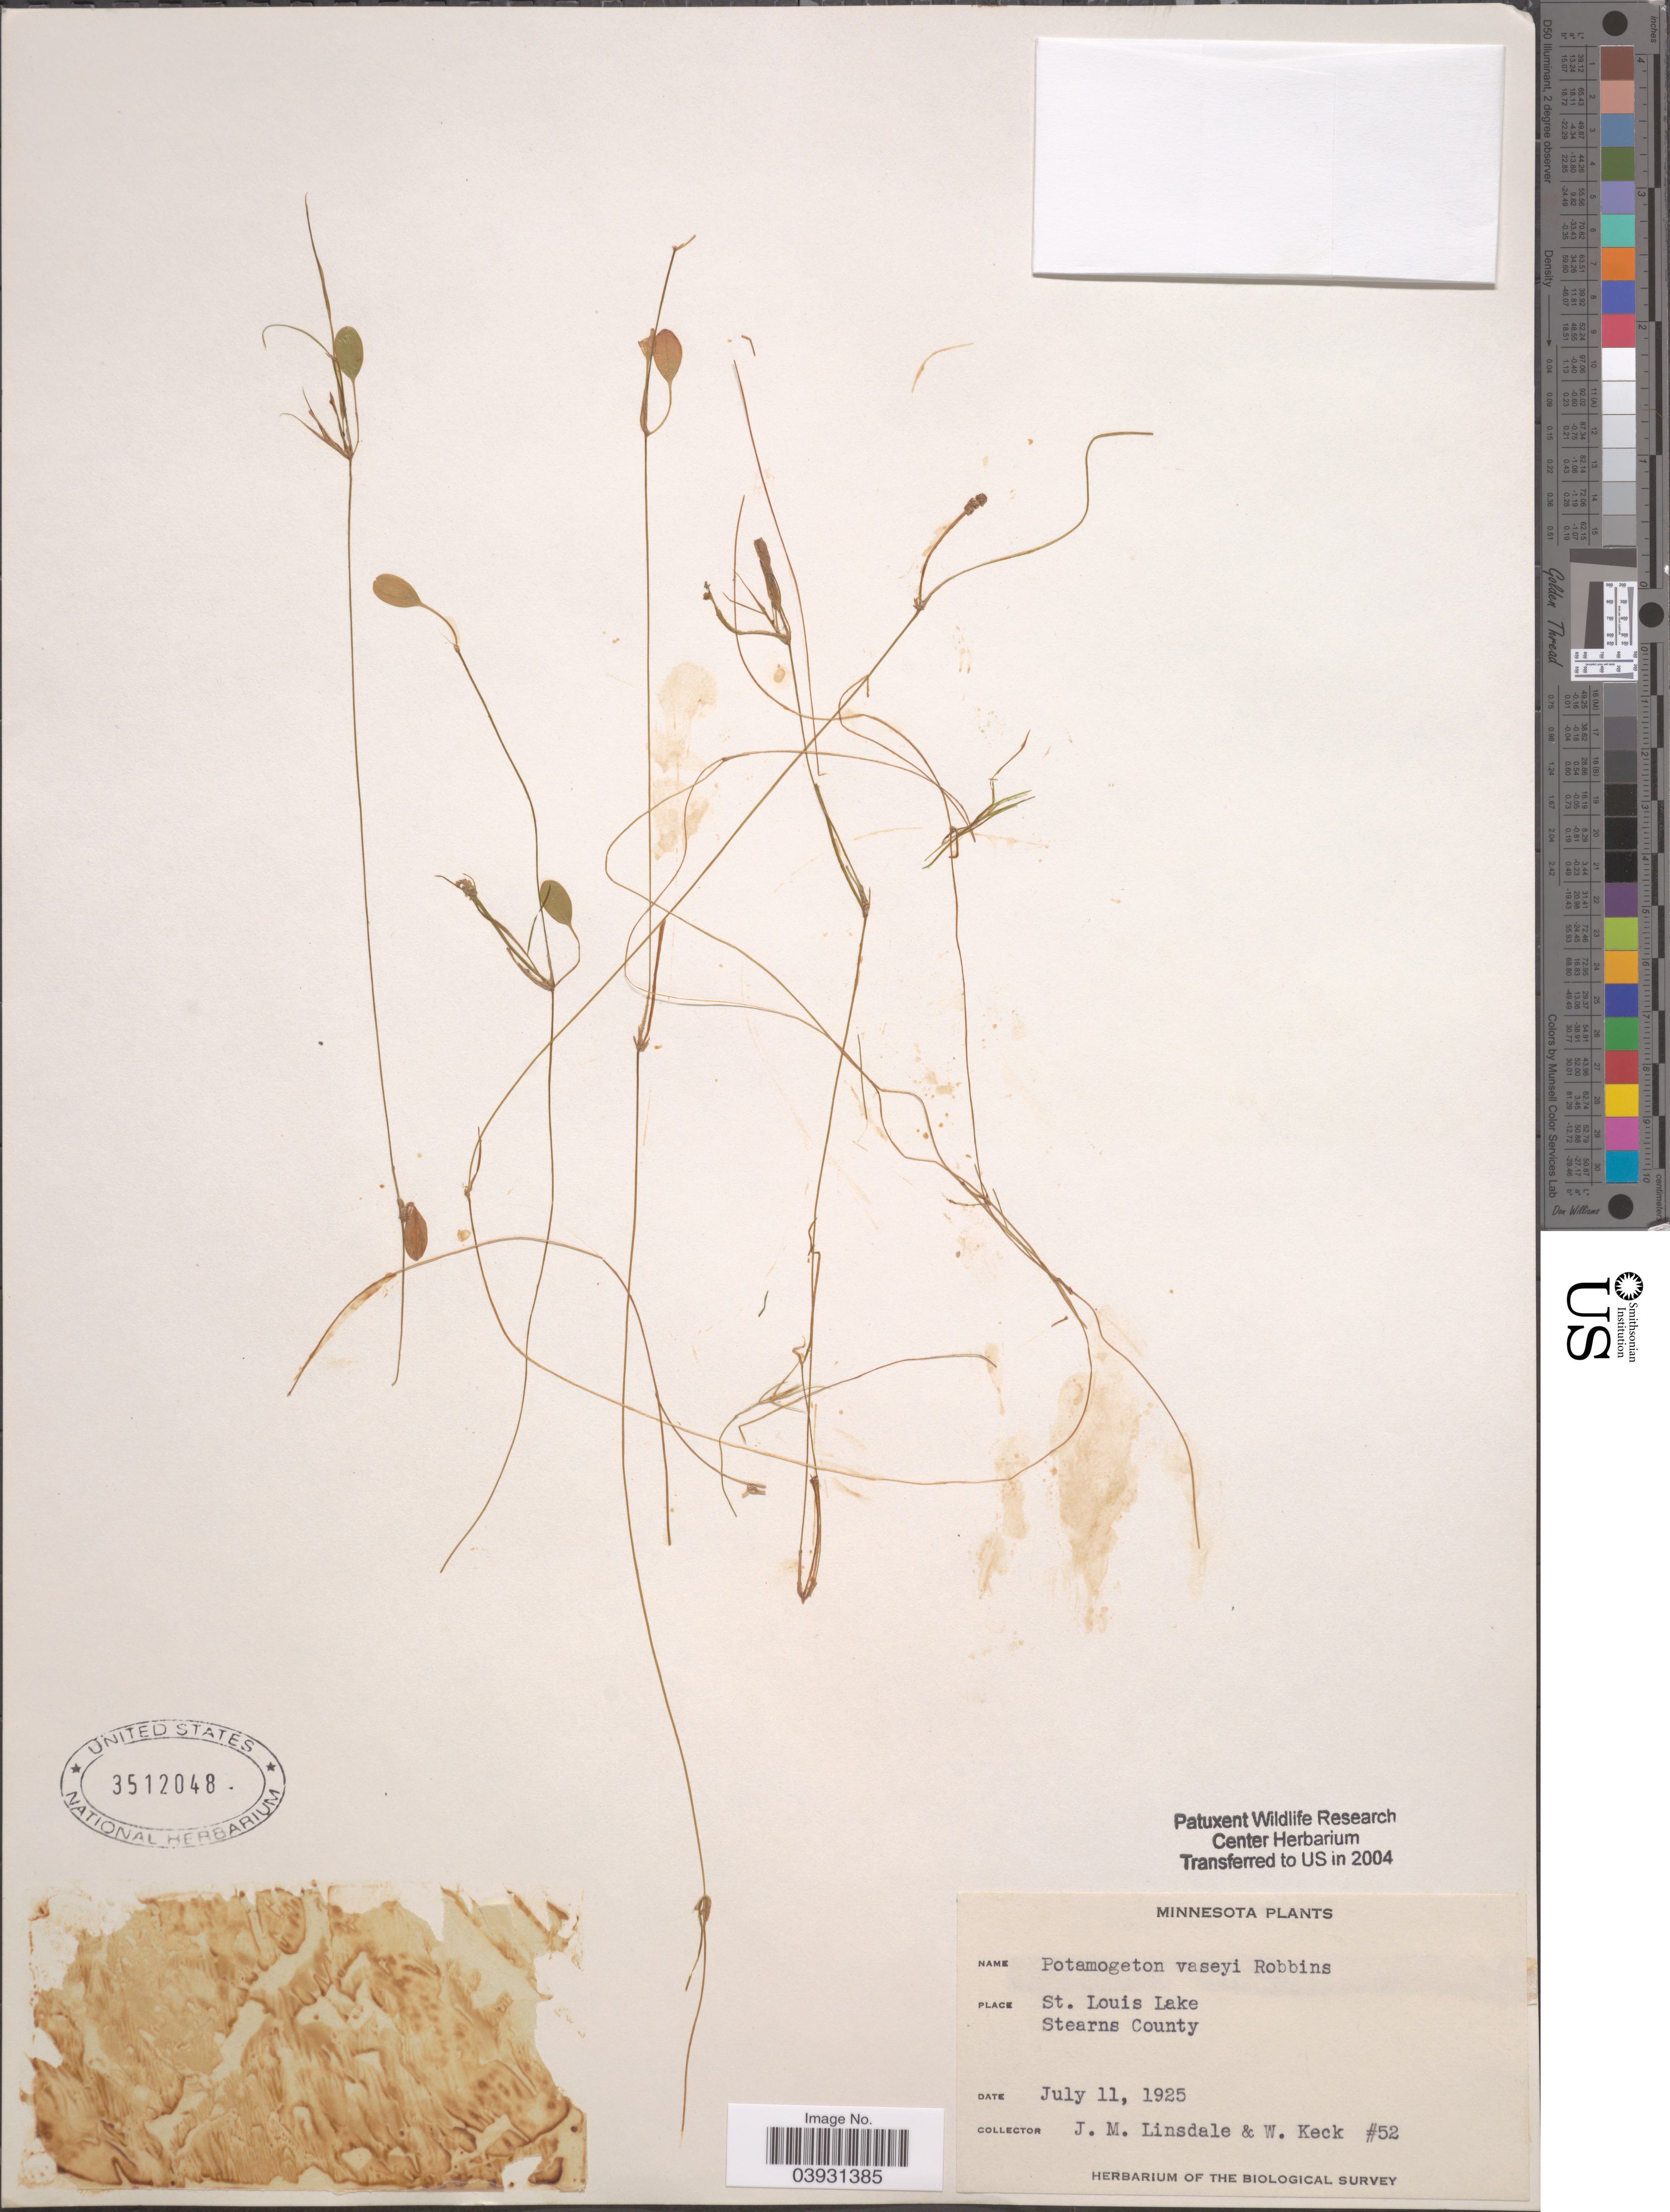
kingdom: Plantae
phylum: Tracheophyta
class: Liliopsida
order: Alismatales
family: Potamogetonaceae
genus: Potamogeton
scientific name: Potamogeton vaseyi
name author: J.W. Robbins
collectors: J. M. Linsdale & W. Keck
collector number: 52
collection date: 1925-07-11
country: United States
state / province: Minnesota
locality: St. Louis Lake Stearns County.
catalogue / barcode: US 3512048